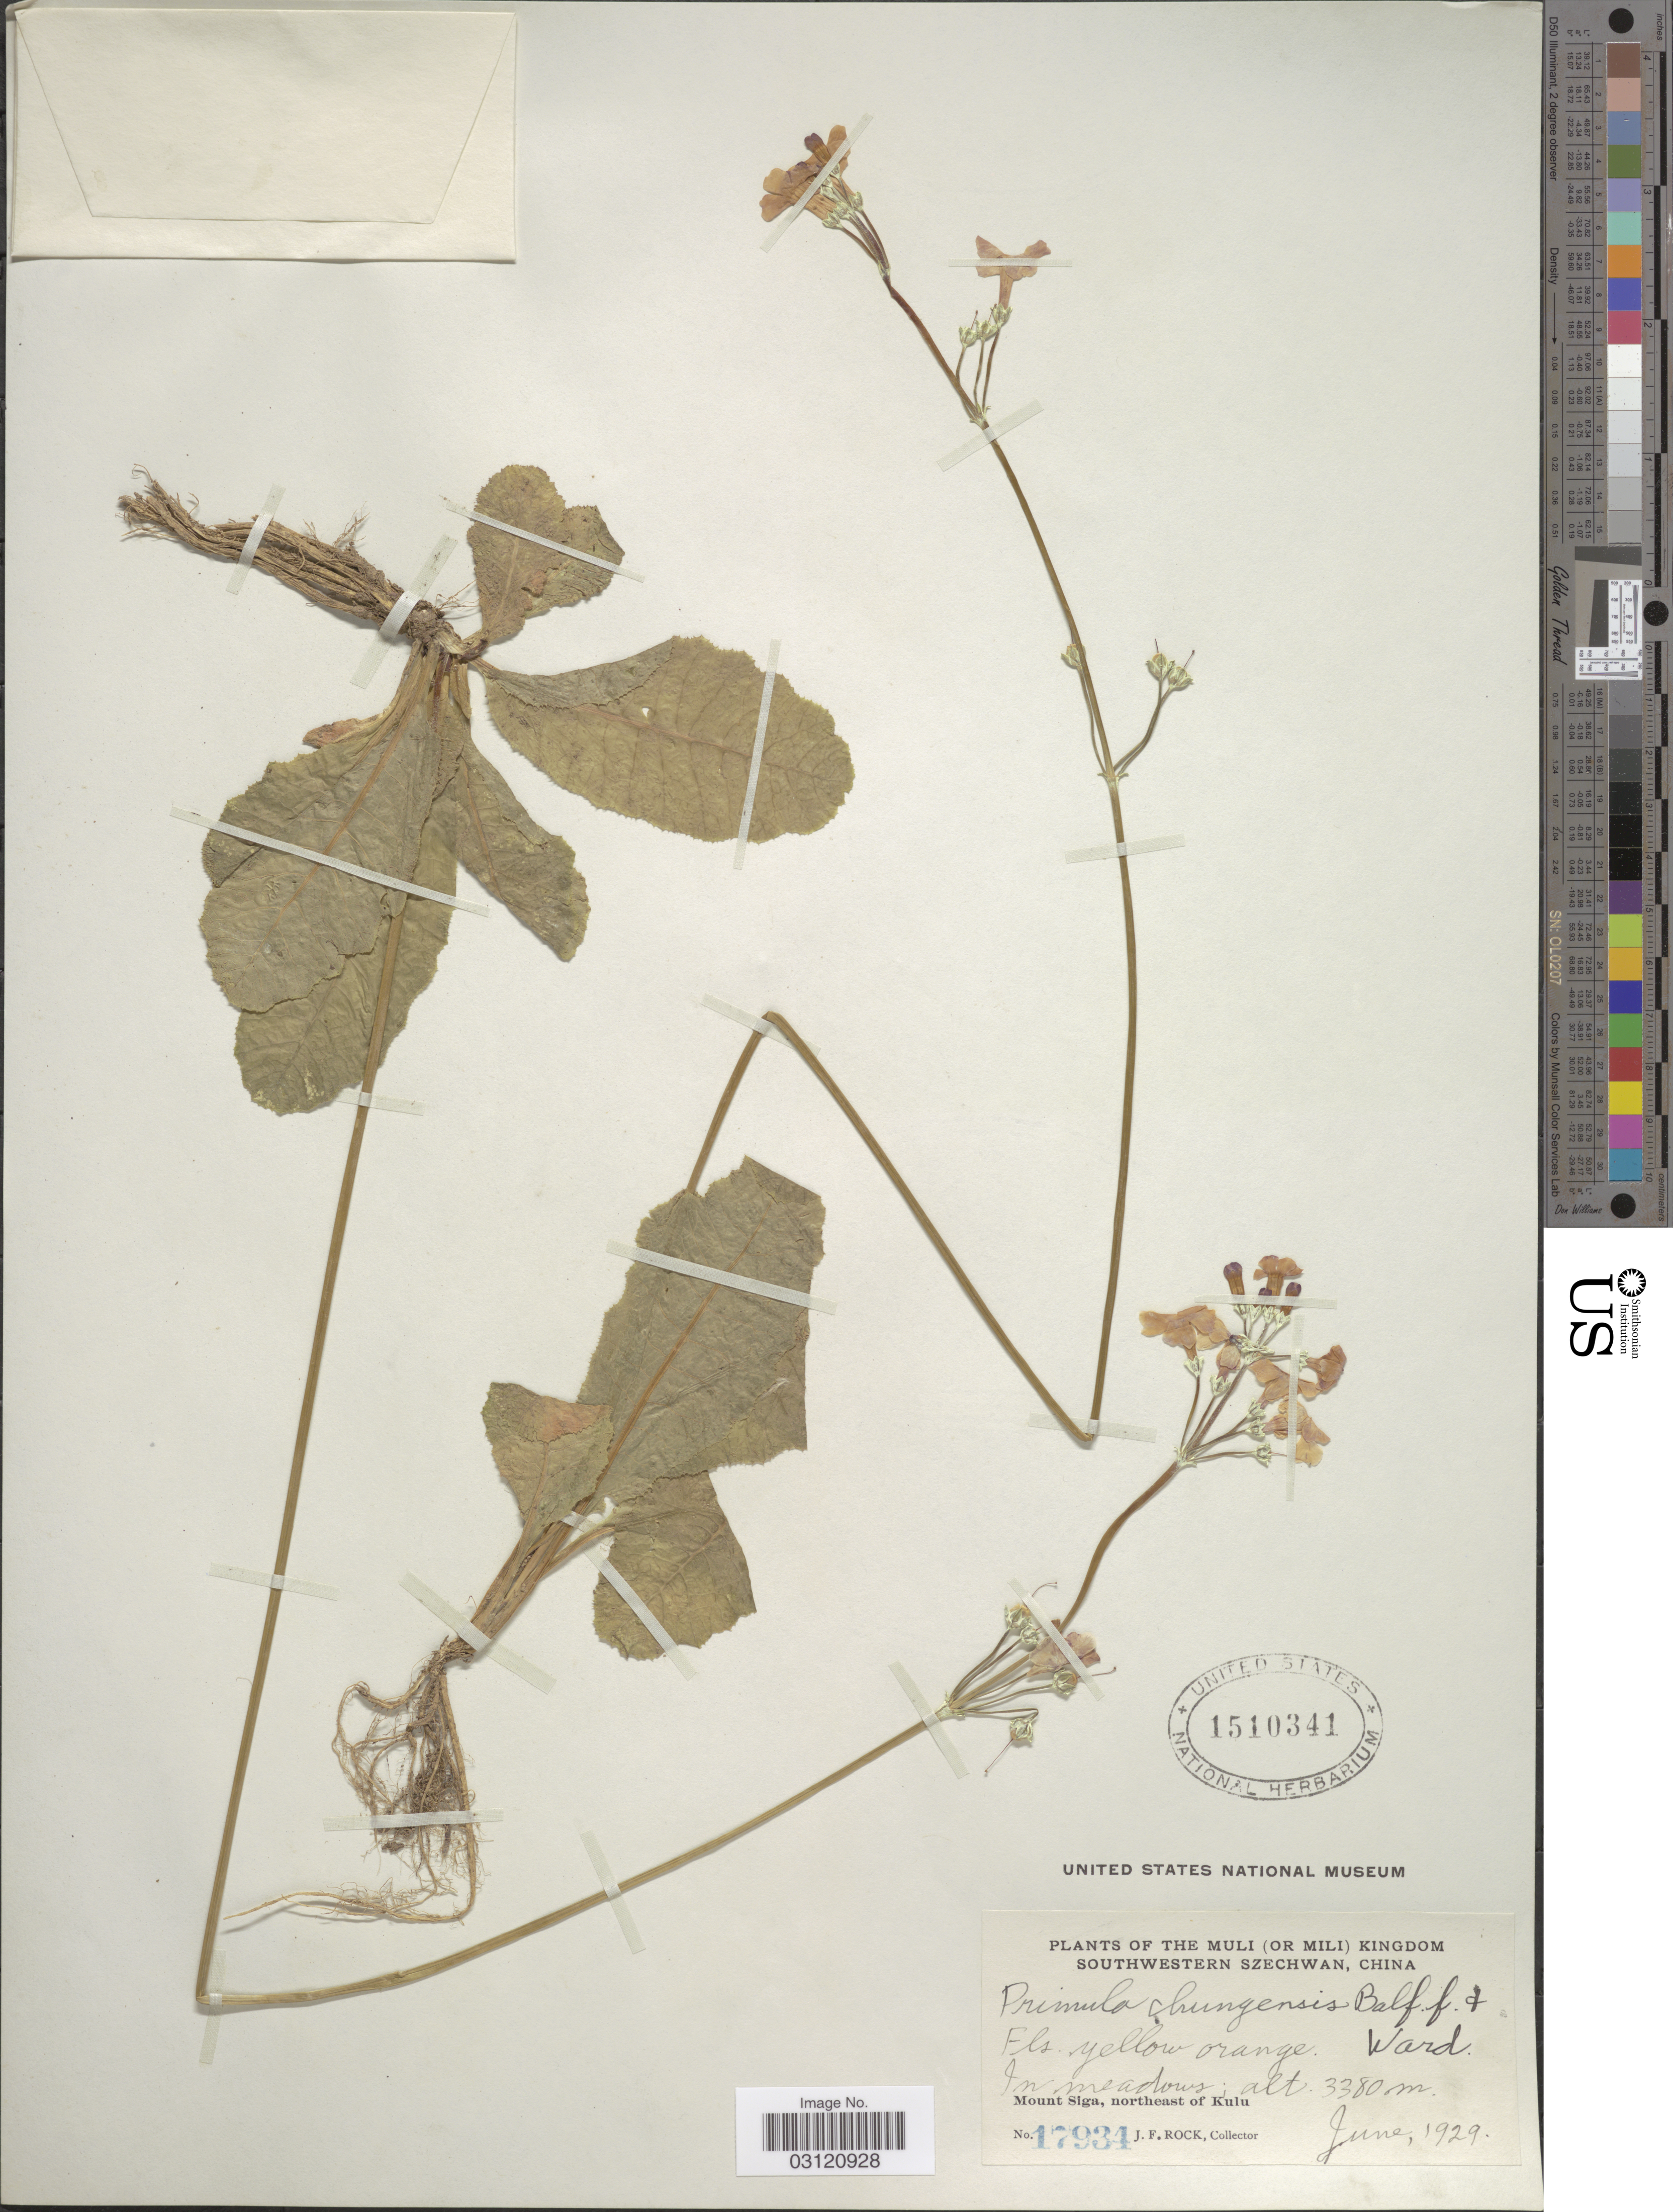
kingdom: Plantae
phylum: Tracheophyta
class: Magnoliopsida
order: Ericales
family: Primulaceae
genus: Primula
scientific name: Primula chungensis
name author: Balf. f. & Kingdon-Ward in Balf. f.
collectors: J. Rock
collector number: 17934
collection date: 1929-06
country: China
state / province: Sichuan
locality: The Muli (or Mili) Kingdom Southwestern Szechwan. In meadows. Mount Siga, northeast of Kulu.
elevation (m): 3380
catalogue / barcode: US 1510341